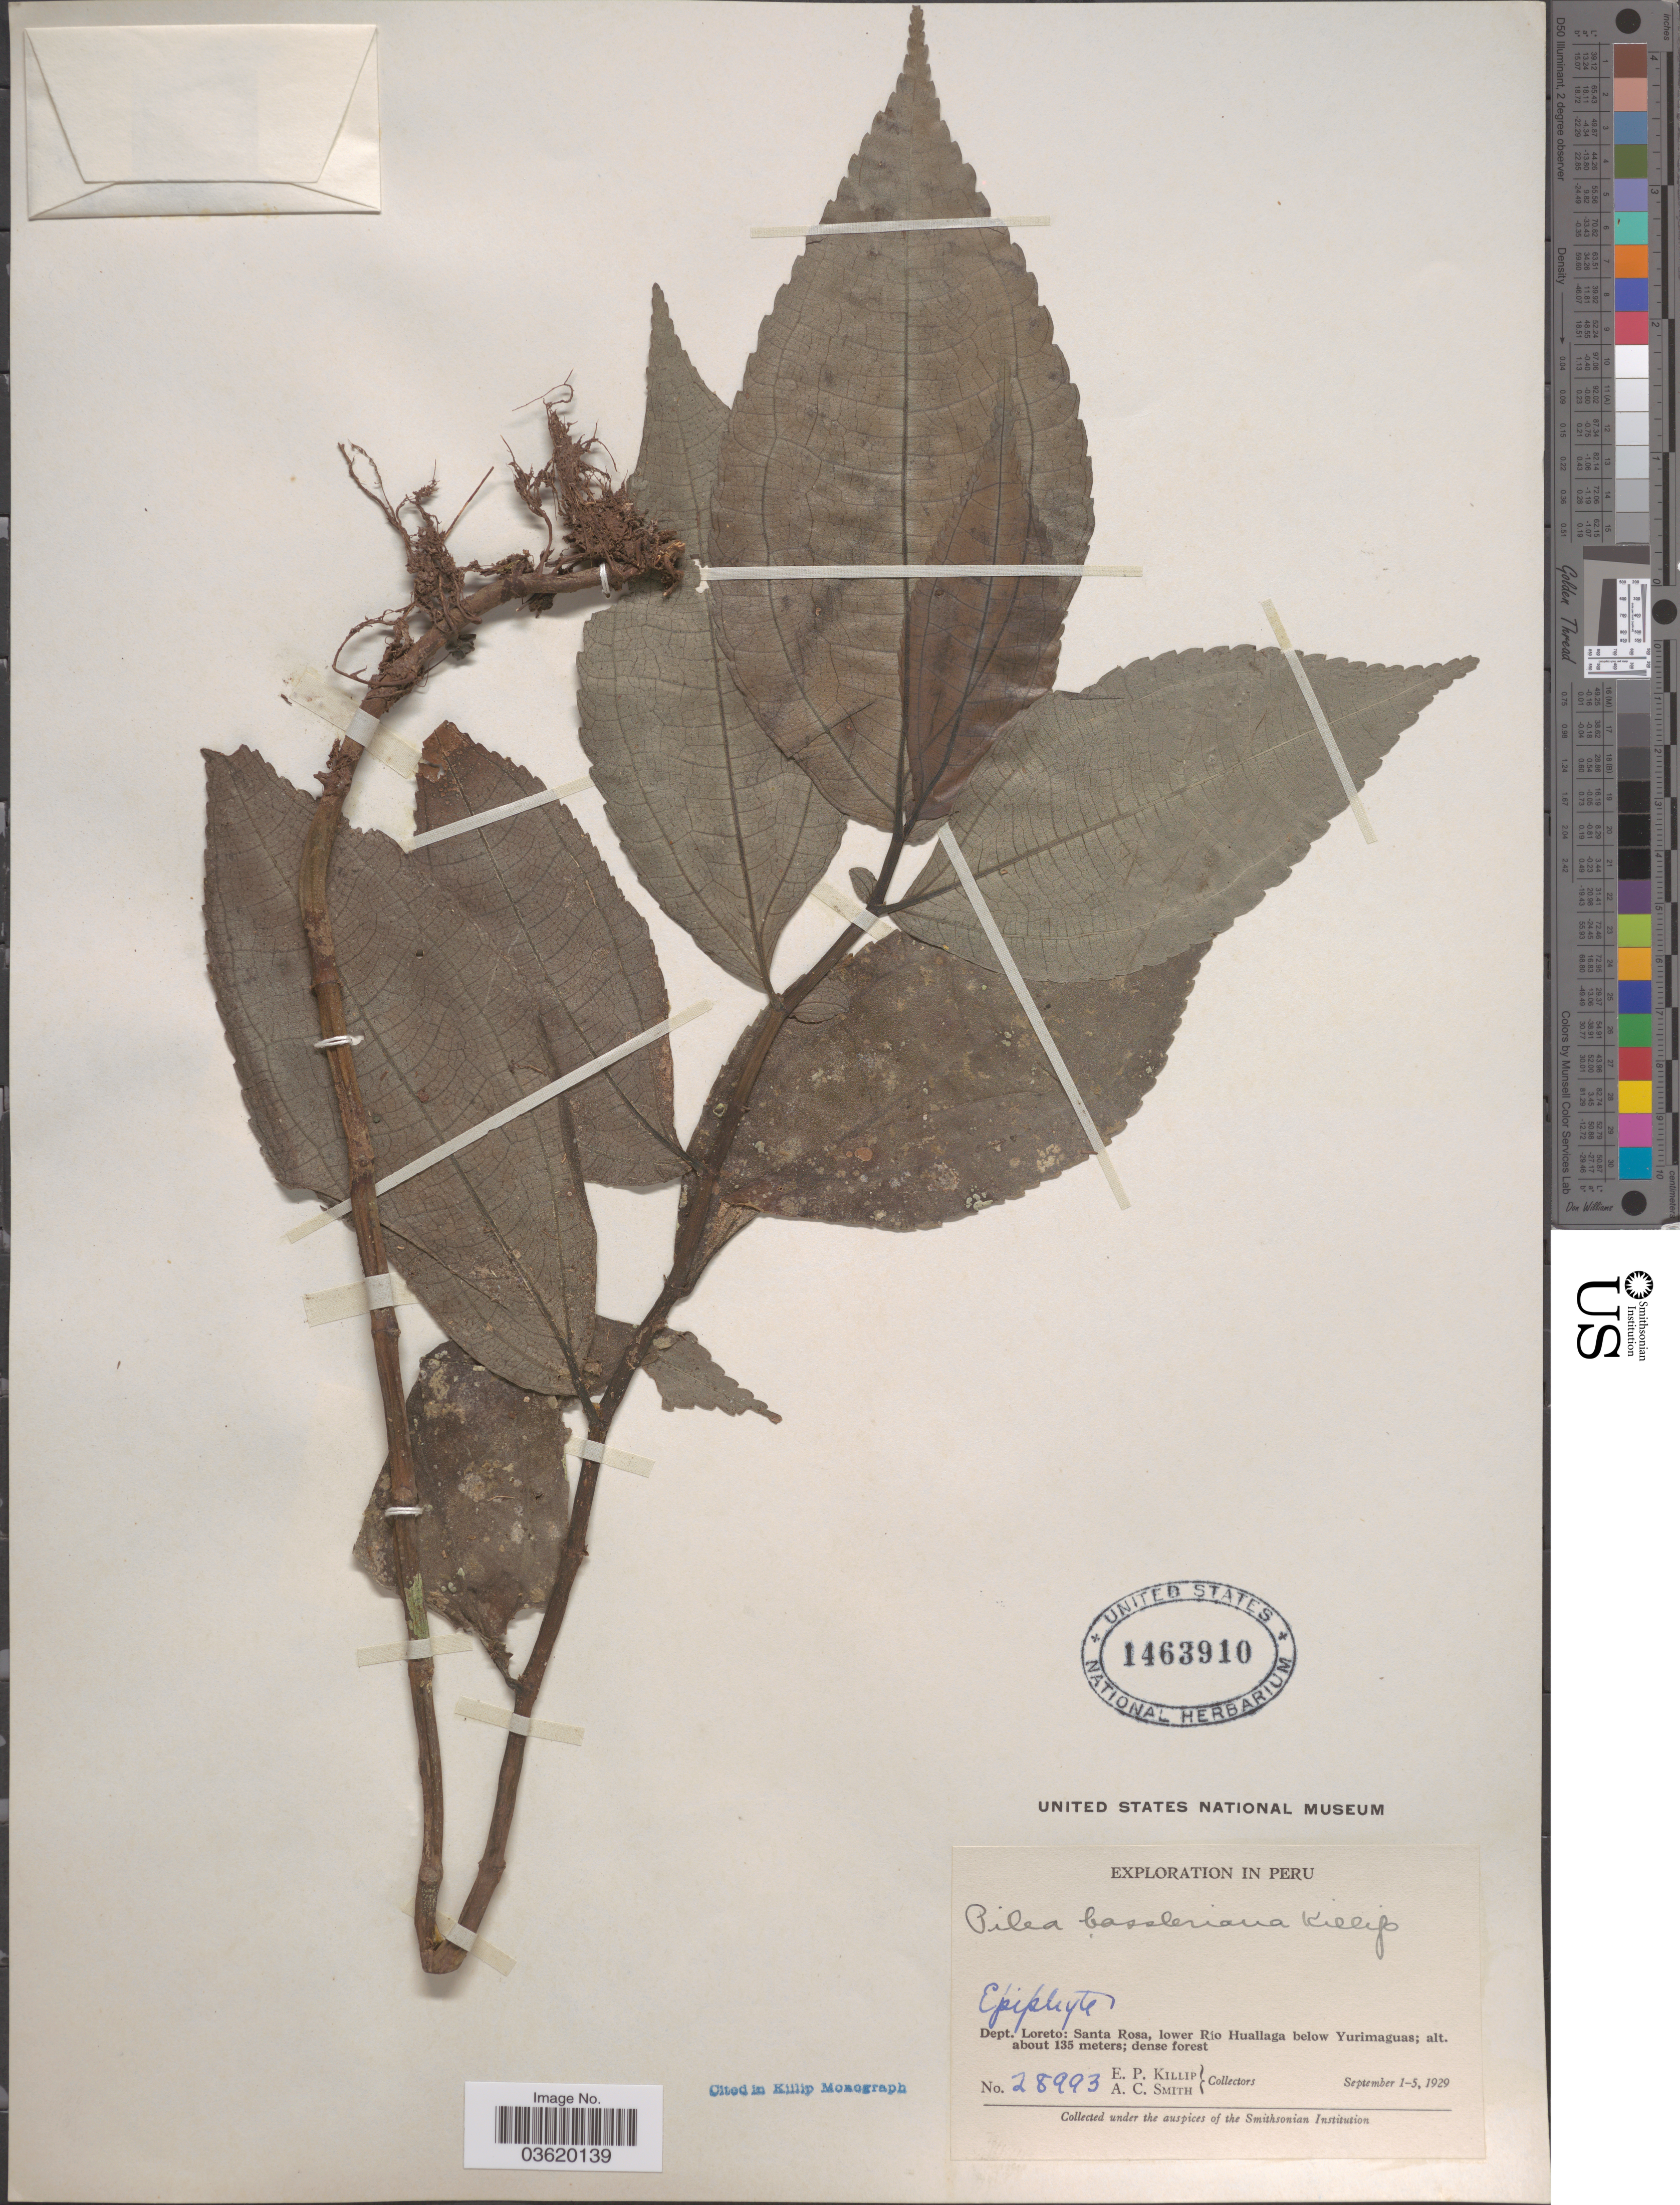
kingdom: Plantae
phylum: Tracheophyta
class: Magnoliopsida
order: Rosales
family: Urticaceae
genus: Pilea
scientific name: Pilea bassleriana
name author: Killip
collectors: E. P. Killip & A. C. Smith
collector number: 28993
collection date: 1929-09-01/1929-09-05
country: Peru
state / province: Loreto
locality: Dept. Loreto: Santa Rosa, lower Río Huallaga below Yurimaguas.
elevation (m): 135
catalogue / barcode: US 1463910